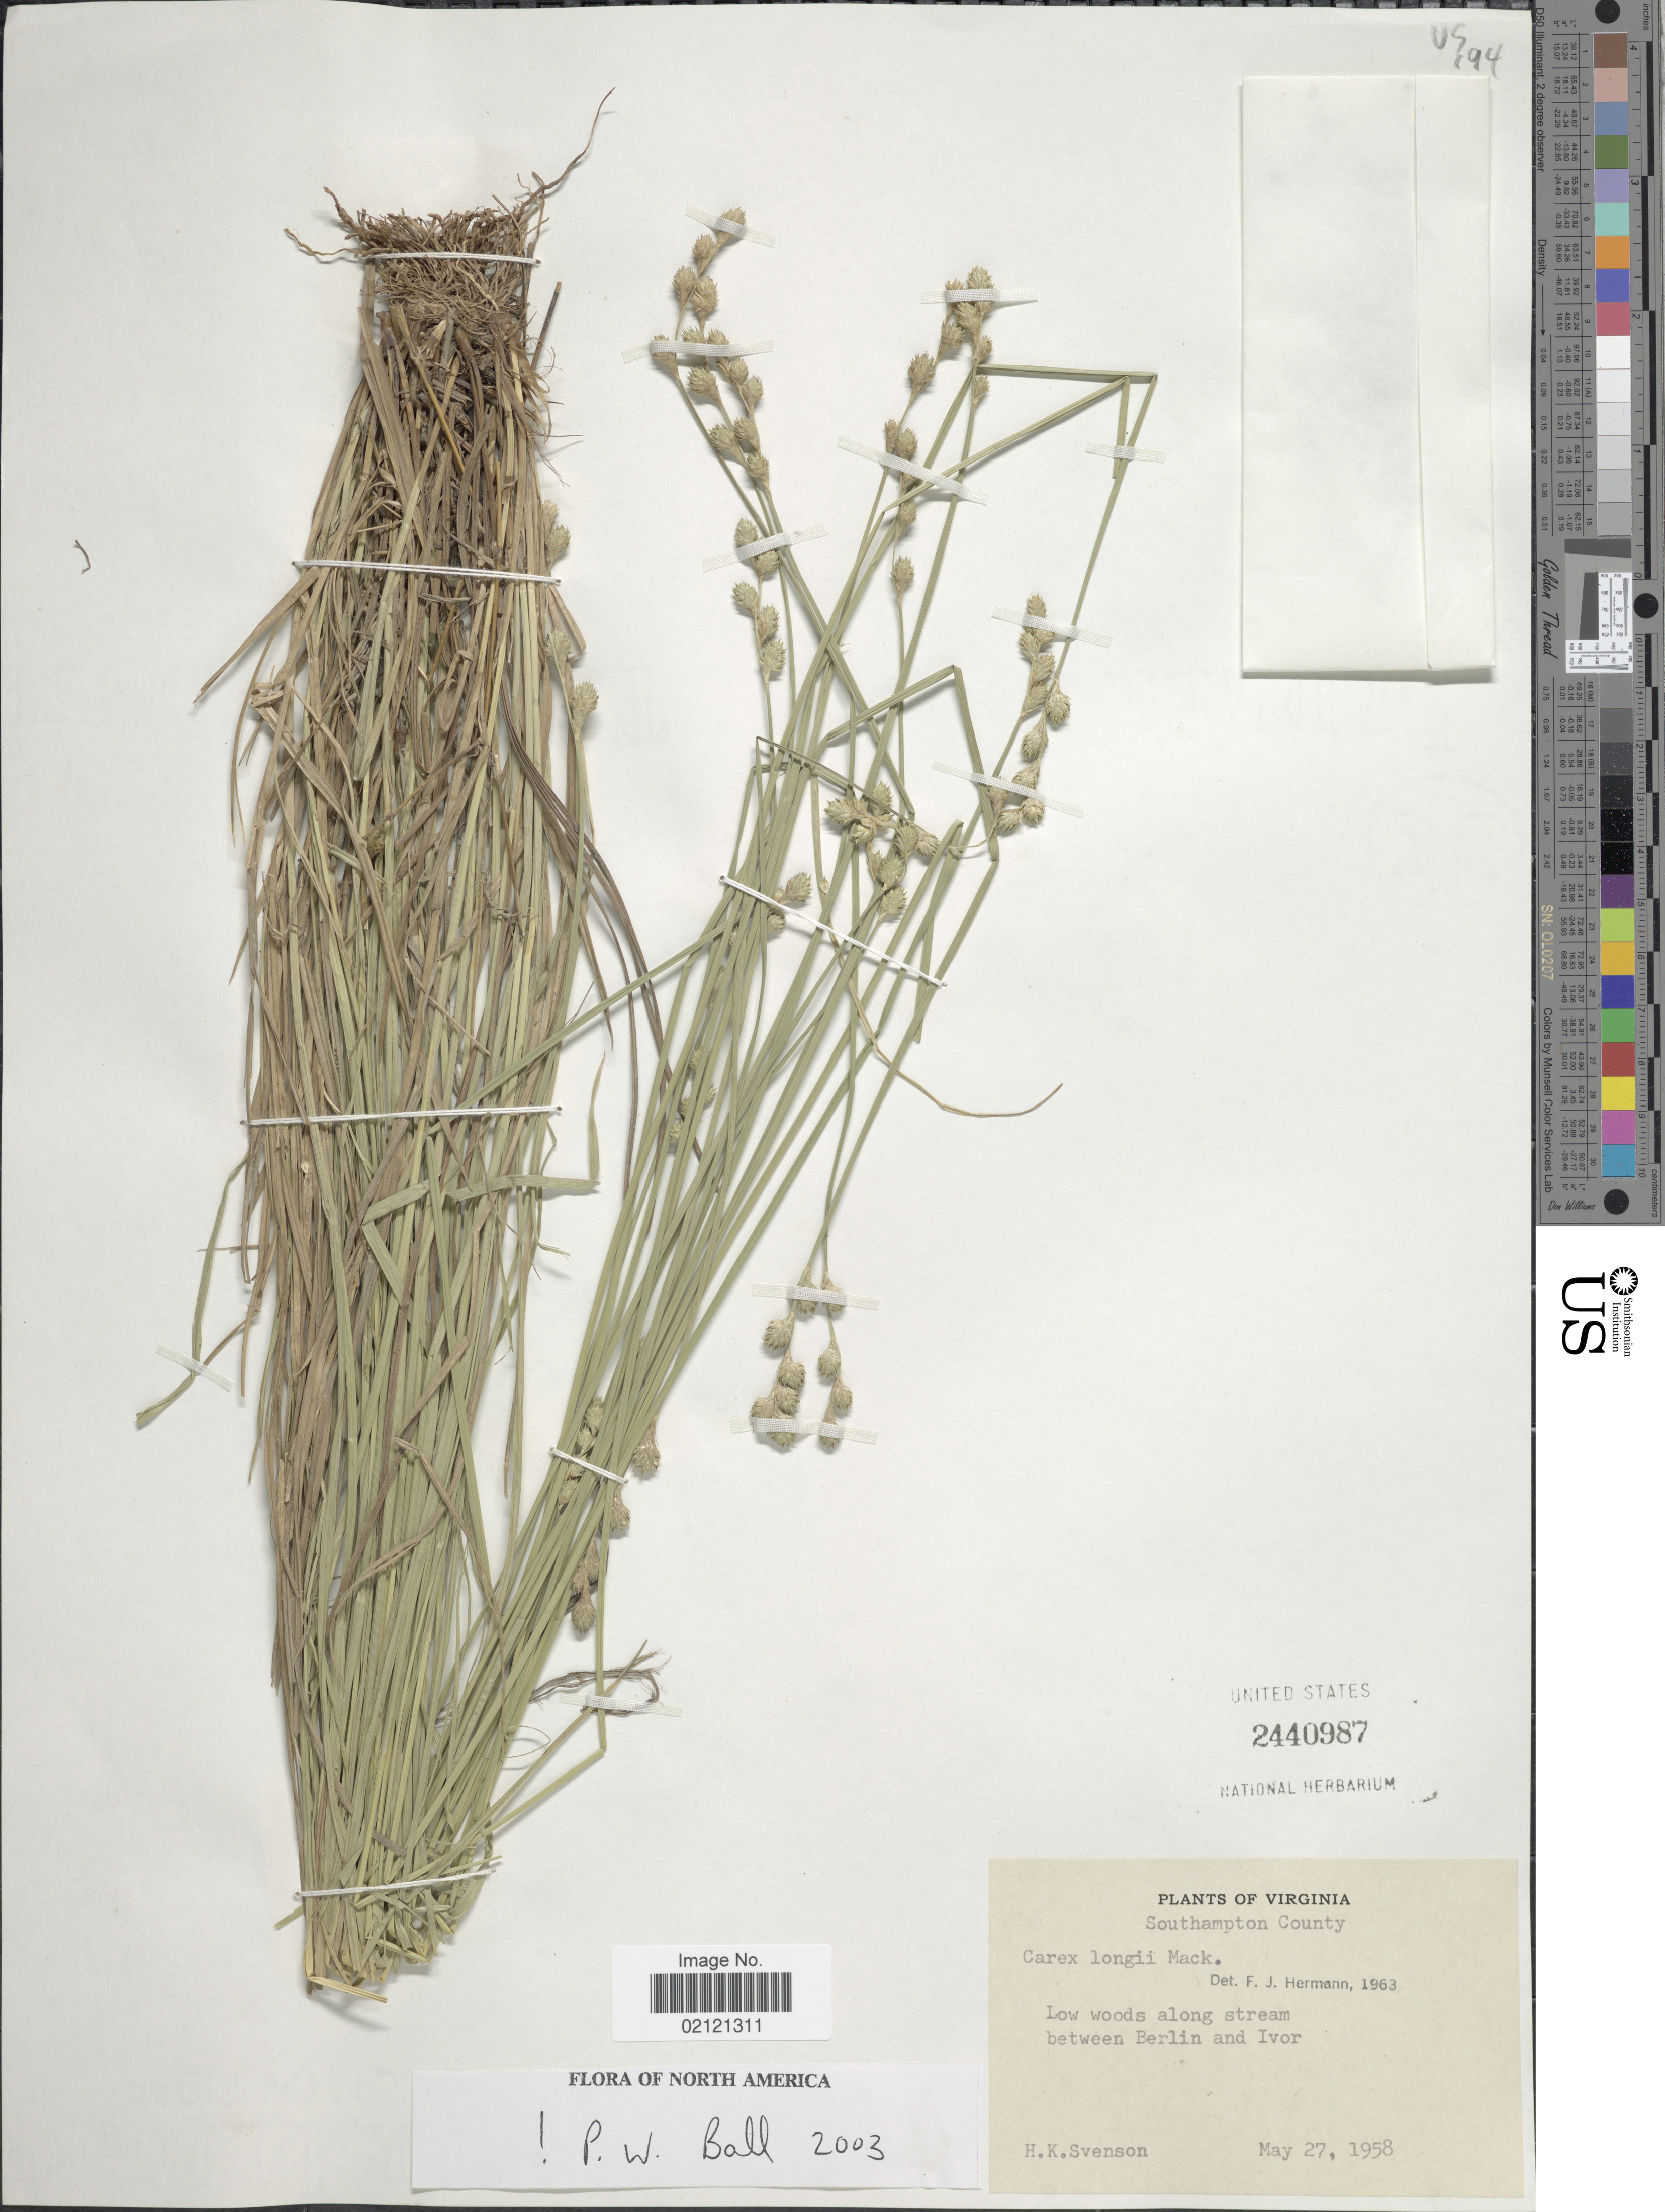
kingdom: Plantae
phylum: Tracheophyta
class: Liliopsida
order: Poales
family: Cyperaceae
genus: Carex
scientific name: Carex longii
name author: Mack.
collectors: H. K. Svenson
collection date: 1958-05-27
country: United States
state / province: Virginia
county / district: Southampton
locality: Southampton County, low woods along stream between Berlin and Ivor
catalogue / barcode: US 2440987